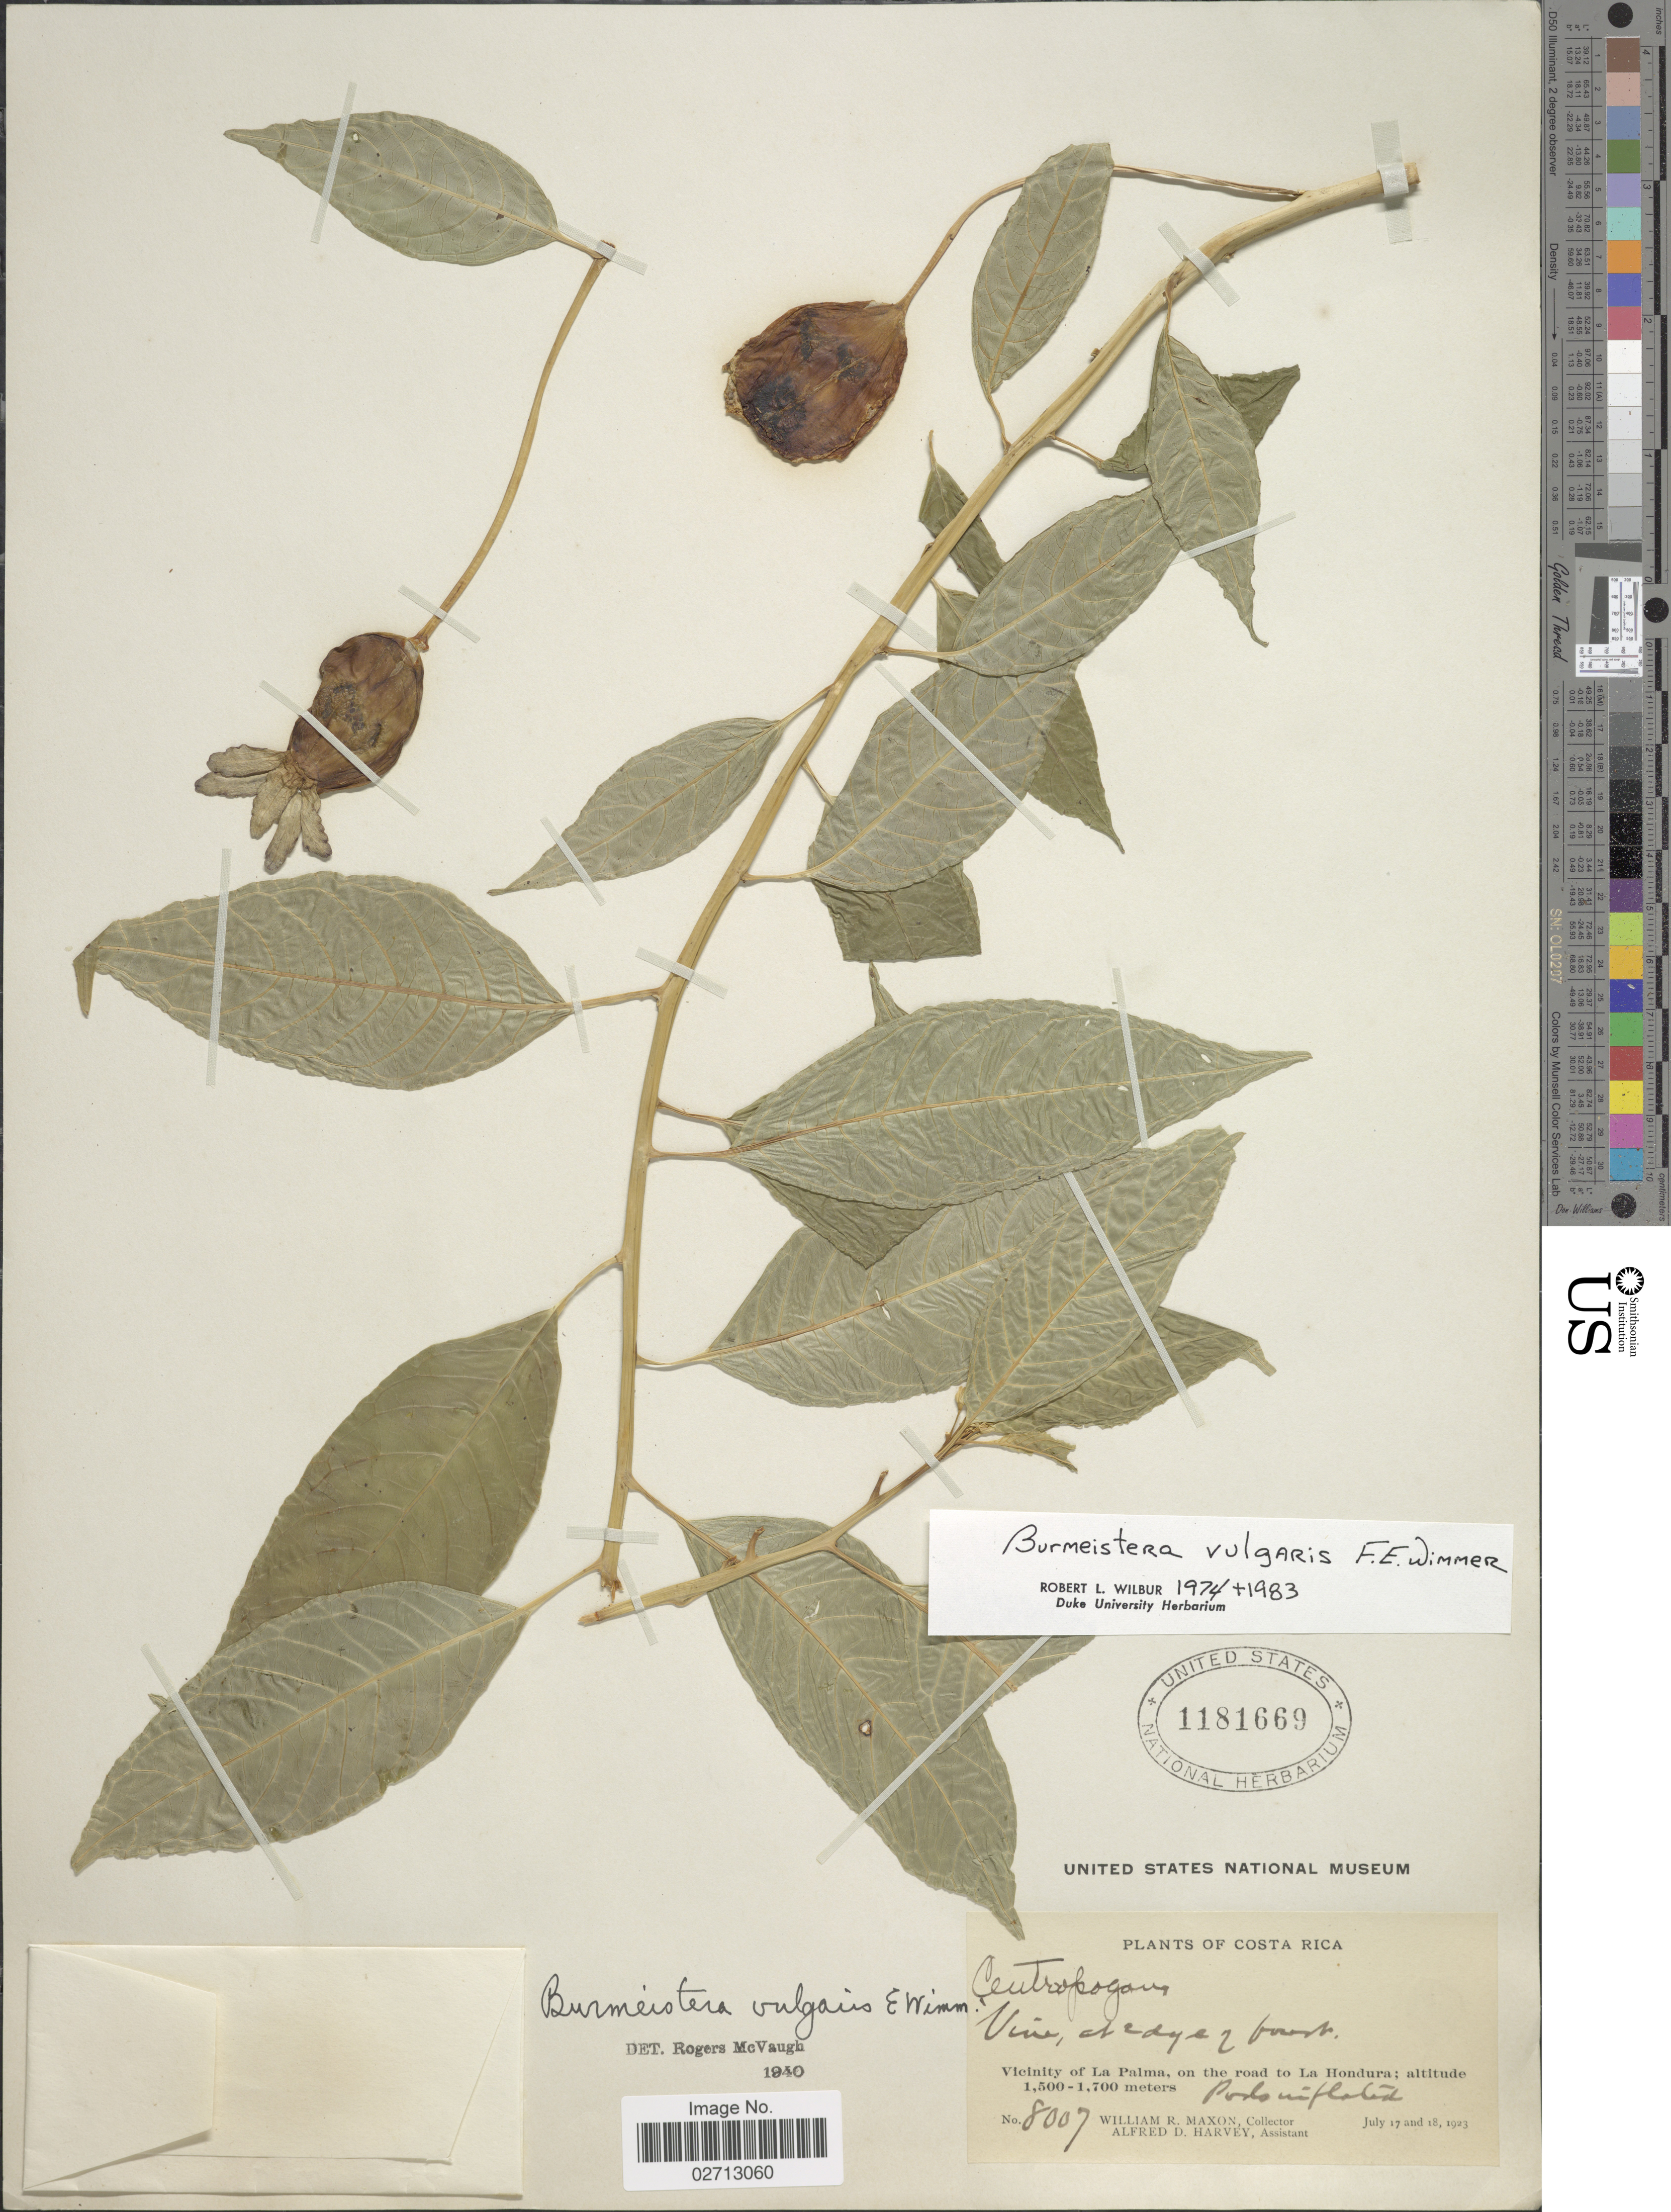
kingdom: Plantae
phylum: Tracheophyta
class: Magnoliopsida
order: Asterales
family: Campanulaceae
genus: Burmeistera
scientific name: Burmeistera vulgaris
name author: E. Wimm.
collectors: W. R. Maxon & A. D. Harvey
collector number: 8007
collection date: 1923-07-17/1923-07-18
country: Costa Rica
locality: Vicinity of La Palma, on the road to La Hondura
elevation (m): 1500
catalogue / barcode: US 1181669